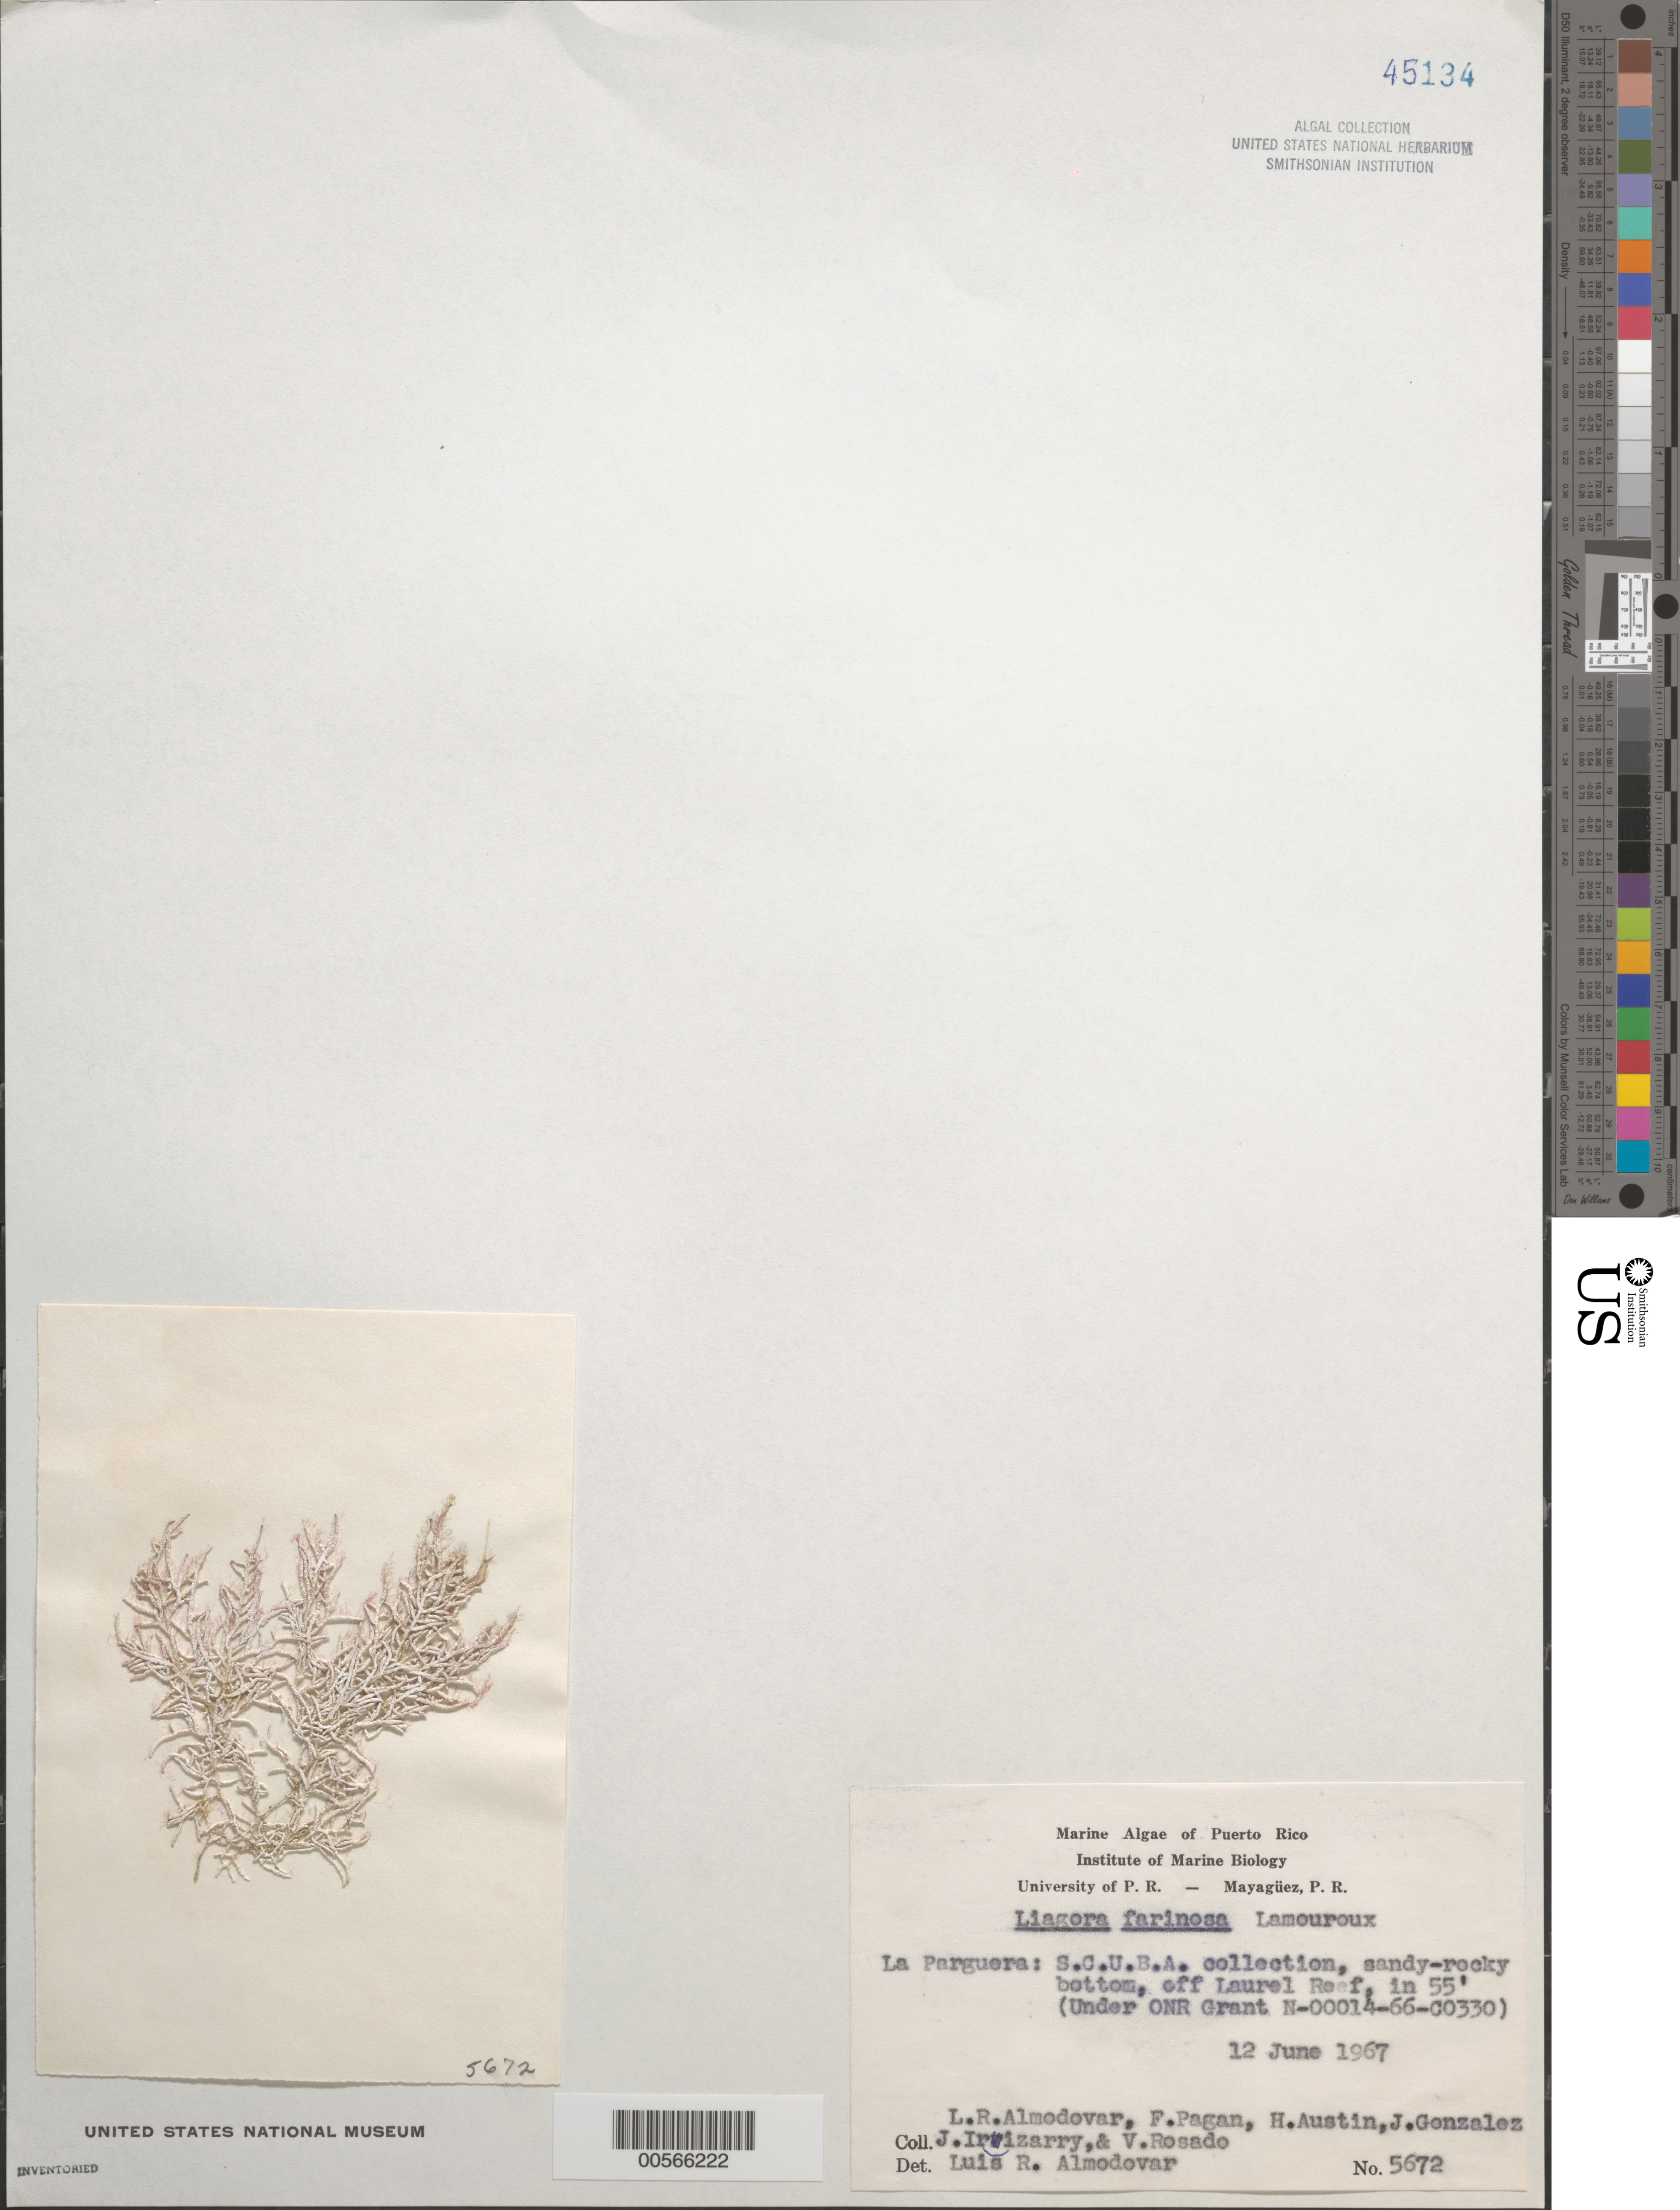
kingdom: Plantae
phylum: Rhodophyta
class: Florideophyceae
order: Nemaliales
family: Liagoraceae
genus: Liagora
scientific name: Liagora farinosa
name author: J.V.Lamouroux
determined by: Almodovar, L. R.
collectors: L. Almodovar, F. Pagan, H. Austin, J. Gonzalez, J. Irizarry & V. Rosado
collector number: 5672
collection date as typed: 12 Jun 1967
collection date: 1967-06-12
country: Puerto Rico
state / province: Lajas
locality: La Parguera, off Laurel Reef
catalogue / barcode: US 45134